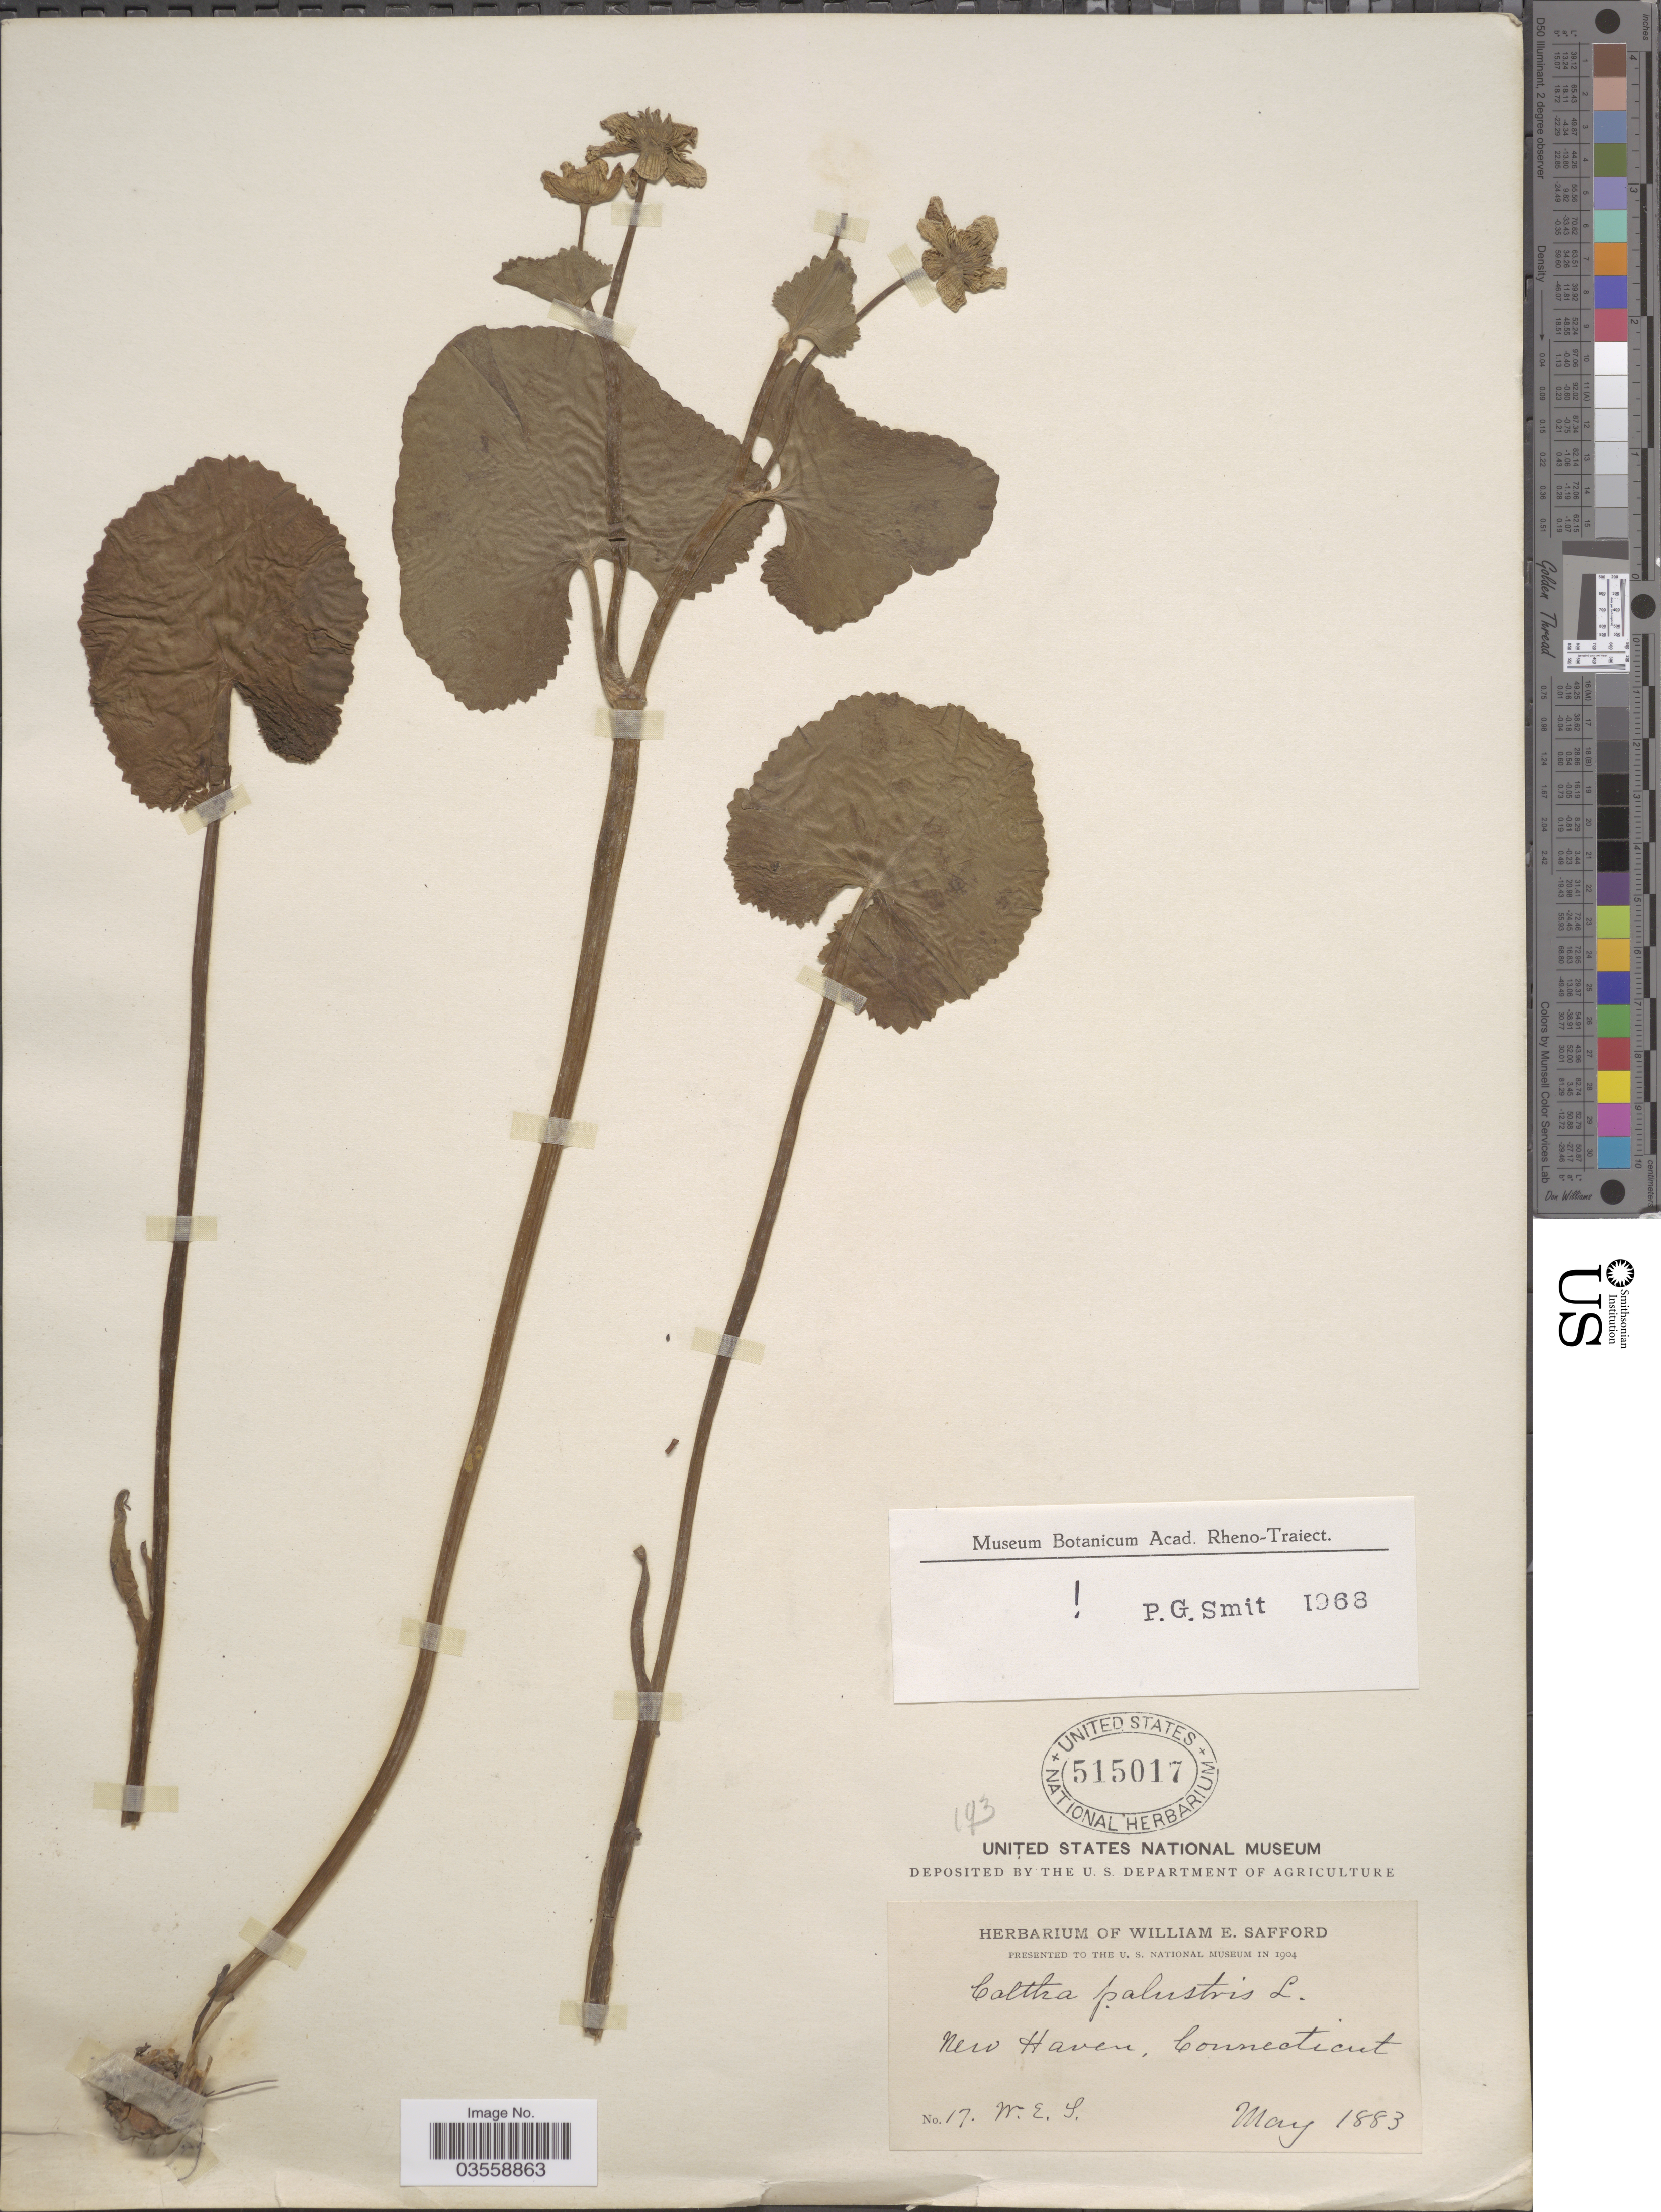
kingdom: Plantae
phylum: Tracheophyta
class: Magnoliopsida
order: Ranunculales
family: Ranunculaceae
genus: Caltha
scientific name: Caltha palustris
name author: L.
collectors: W. E. Safford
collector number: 17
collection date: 1883-05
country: United States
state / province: Connecticut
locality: New Haven.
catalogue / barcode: US 515017